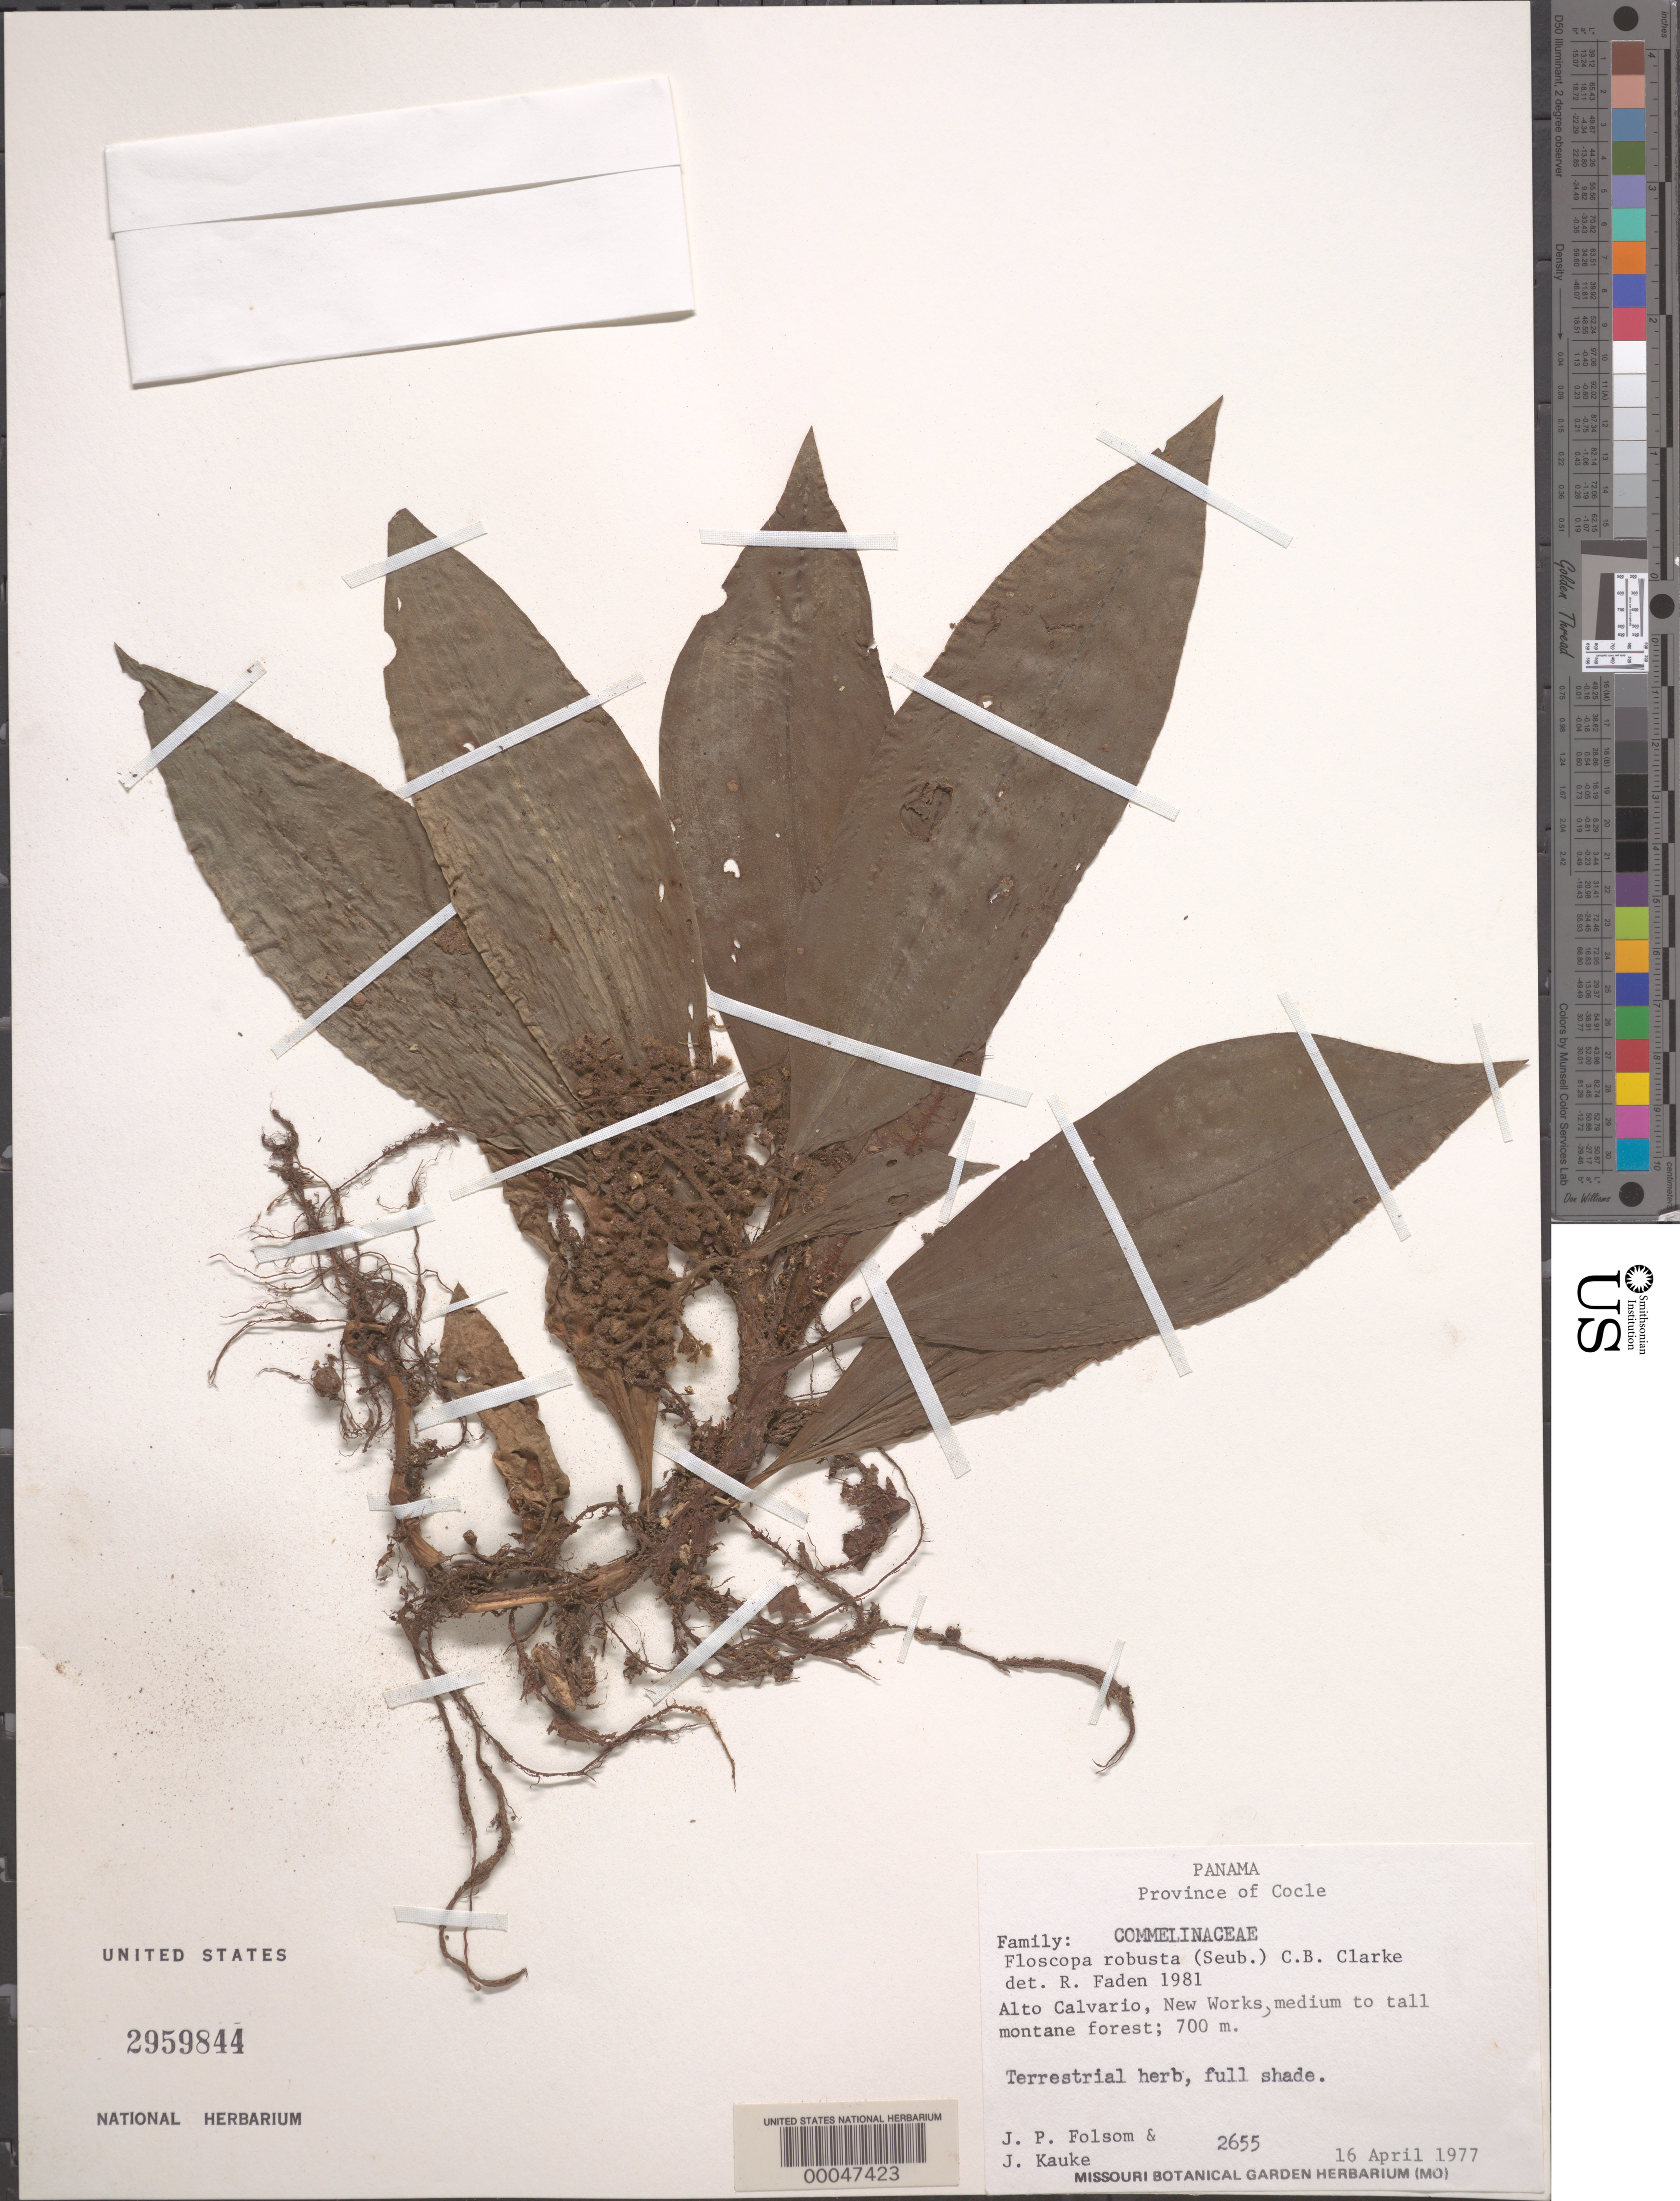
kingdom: Plantae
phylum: Tracheophyta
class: Liliopsida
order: Commelinales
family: Commelinaceae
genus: Floscopa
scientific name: Floscopa robusta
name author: (Seub.) C.B. Clarke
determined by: Faden, Robert B., (US), Smithsonian Institution - National Museum of Natural History (UNITED STATES)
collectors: J. P. Folsom & J. Kauke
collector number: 2655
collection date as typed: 16 Apr 1977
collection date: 1977-04-16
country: Panama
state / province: Coclé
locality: Alto Calvario, new works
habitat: Medium tall montane forest, full shade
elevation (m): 700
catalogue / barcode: US 2959844